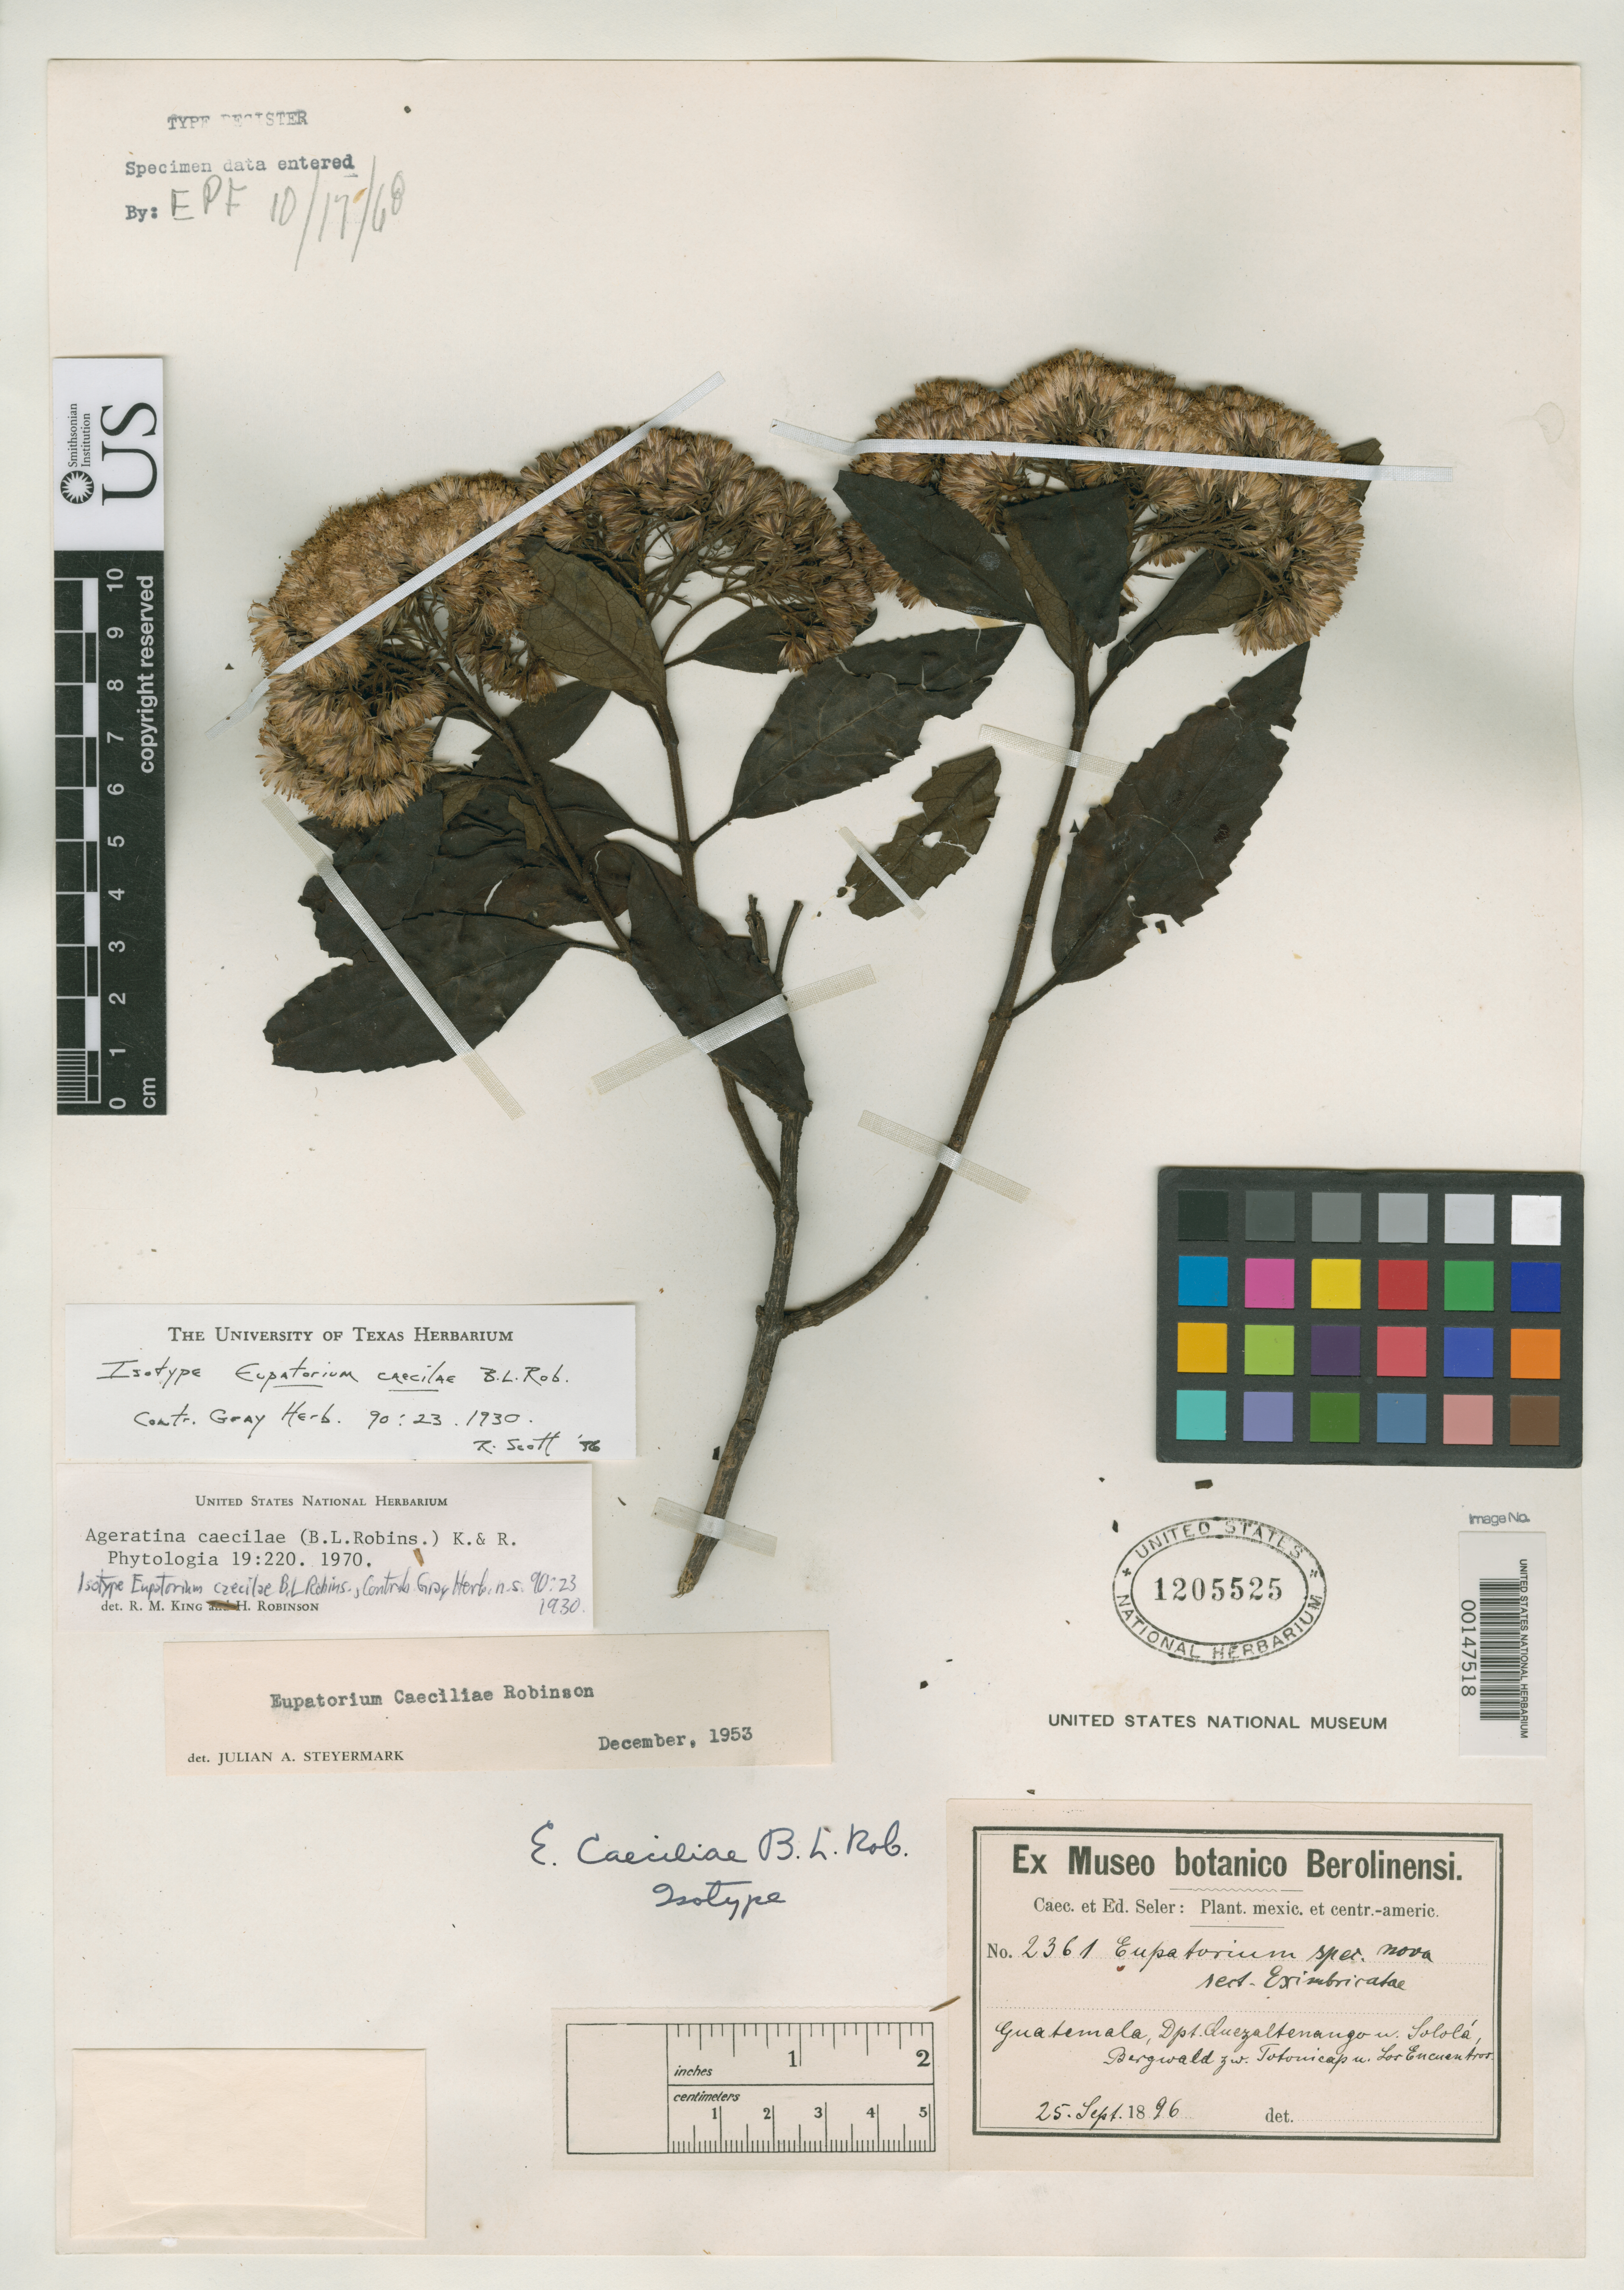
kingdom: Plantae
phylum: Tracheophyta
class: Magnoliopsida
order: Asterales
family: Asteraceae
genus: Eupatorium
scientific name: Eupatorium caeciliae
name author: B.L. Rob.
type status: Isotype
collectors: C. Seler & E. Seler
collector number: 2361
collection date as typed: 25 Sep 1896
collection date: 1896-09-25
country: Guatemala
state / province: Quetzaltenango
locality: Between Totonicapu and Los Encuentros.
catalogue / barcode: US 1205525